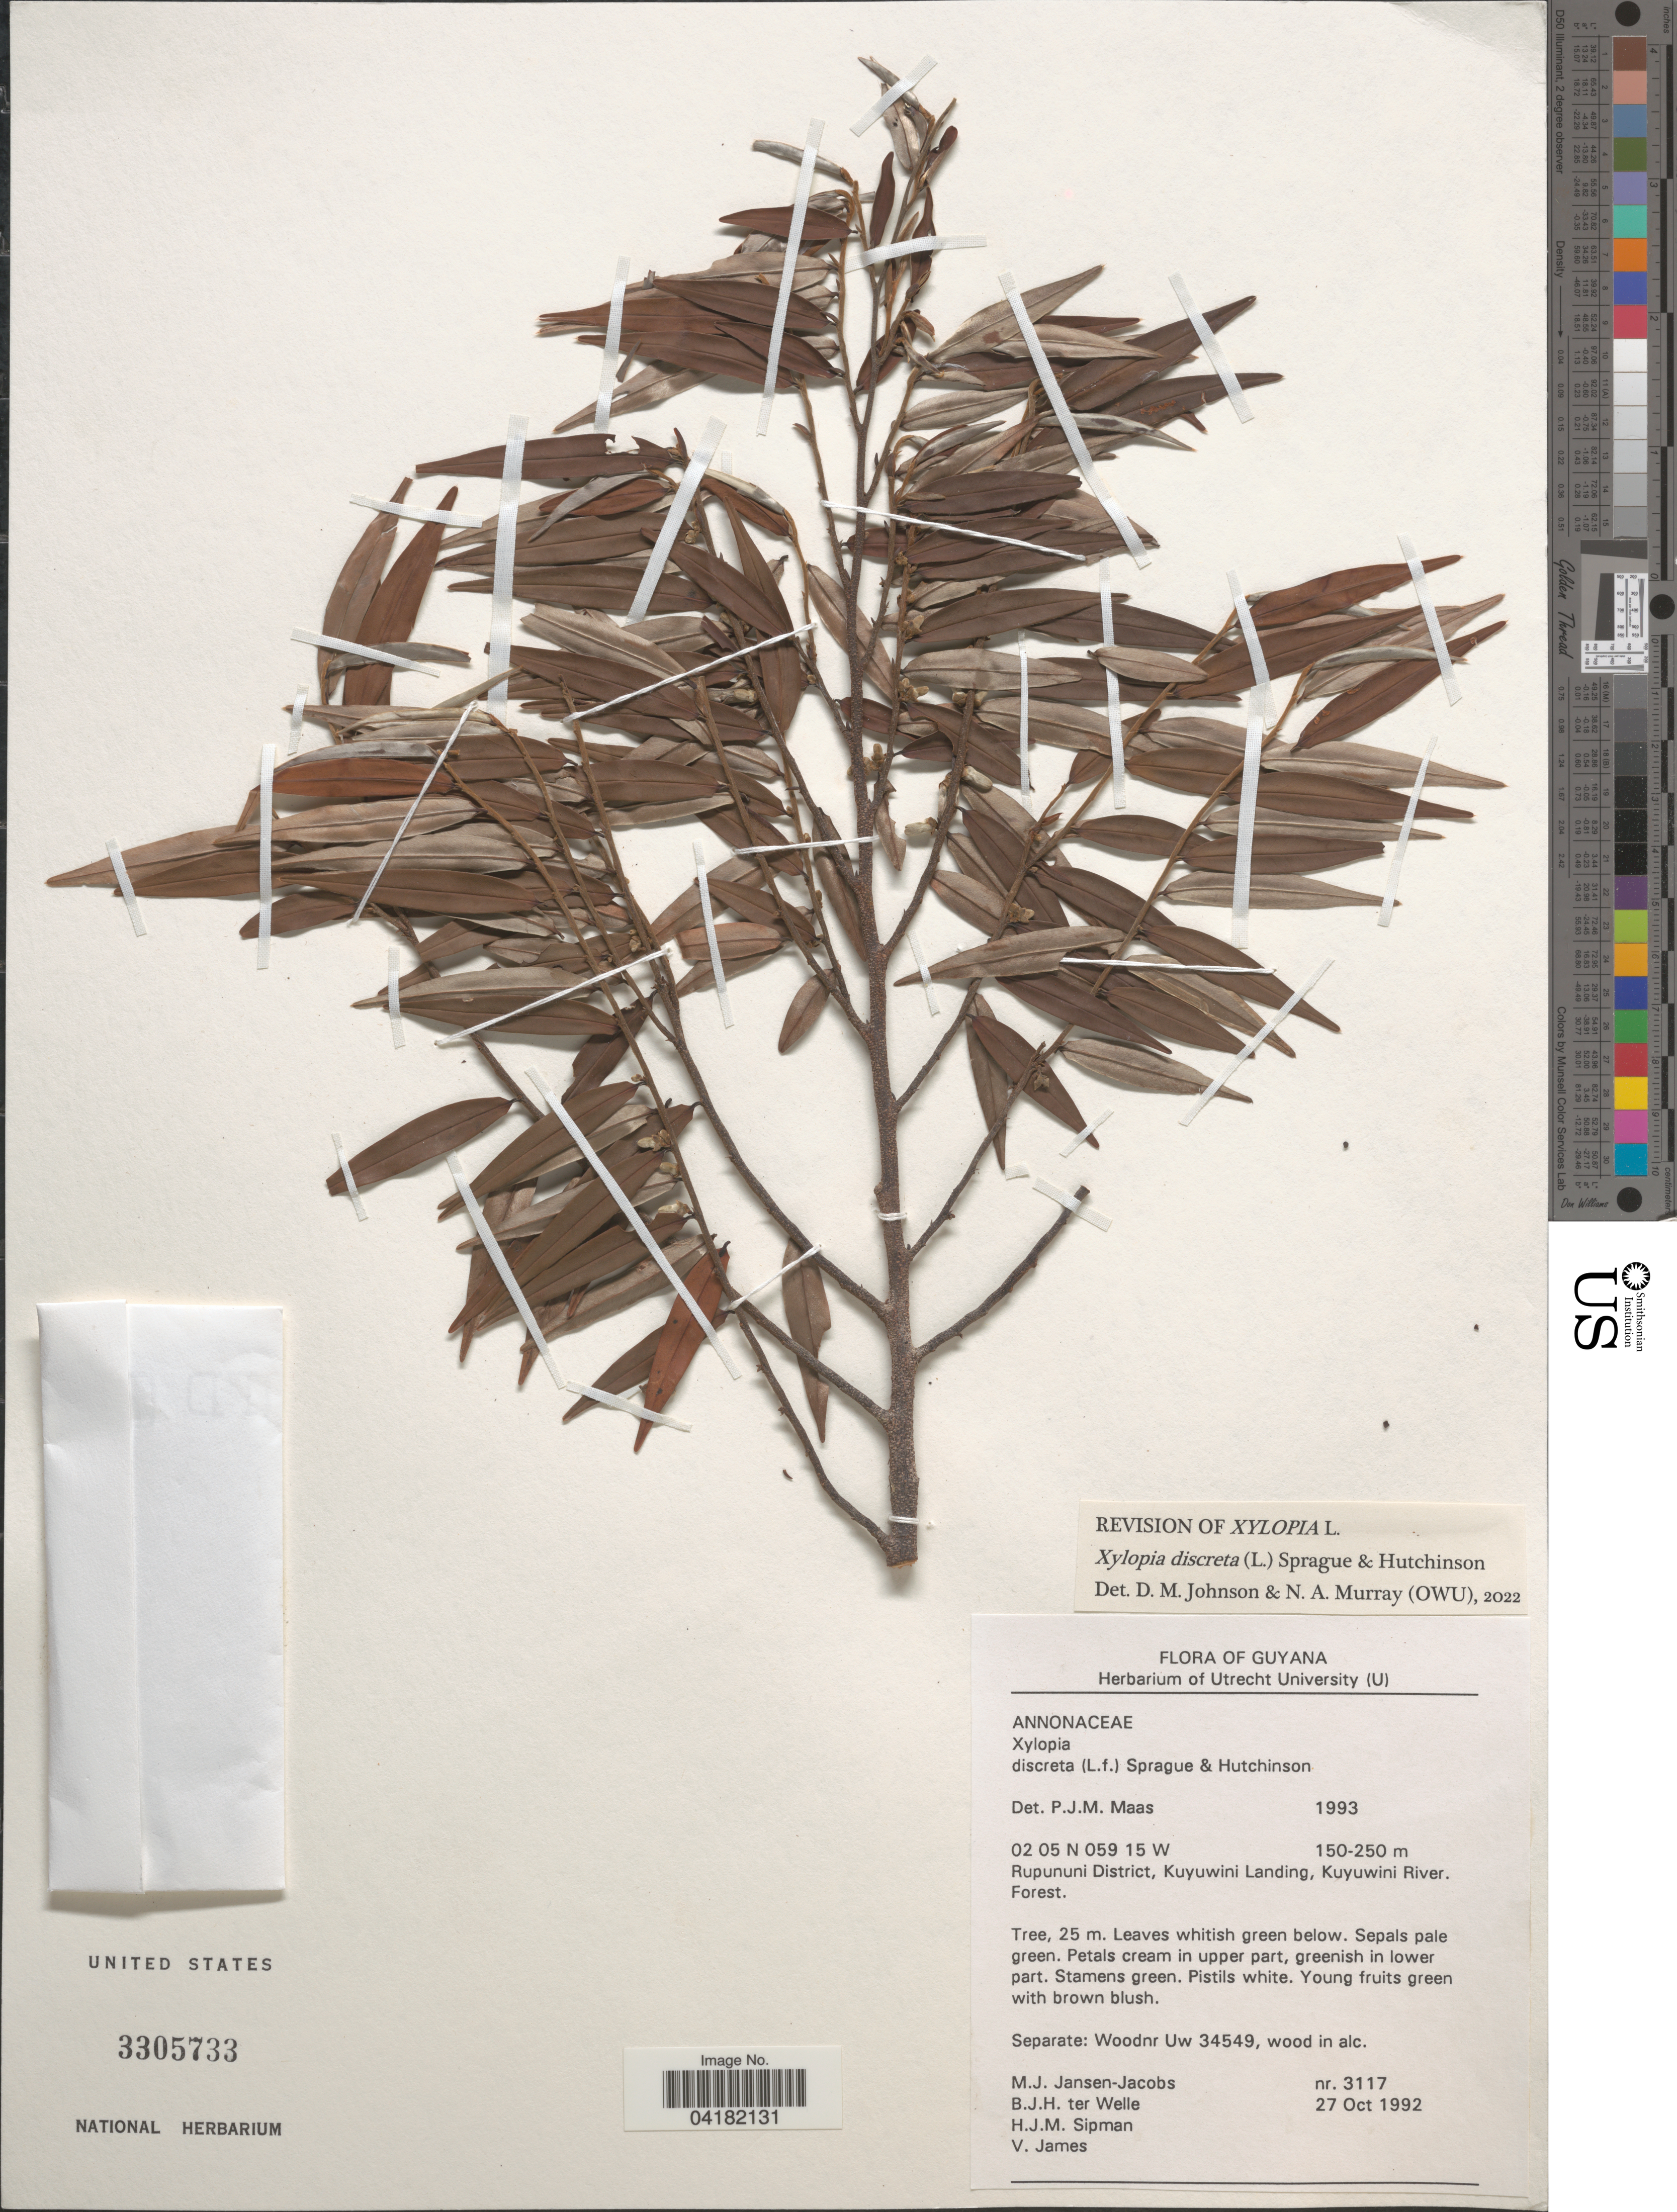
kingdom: Plantae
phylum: Tracheophyta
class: Magnoliopsida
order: Magnoliales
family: Annonaceae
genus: Xylopia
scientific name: Xylopia discreta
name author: (L. f.) Sprague & Hutch.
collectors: M. J. Jansen-Jacobs, B. Welle, H. J. M. Sipman & V. James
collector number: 3117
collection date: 1992-10-27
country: Guyana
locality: Rupununi District, Kuyuwini Landing, Kuyuwini River.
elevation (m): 150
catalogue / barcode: US 3305733